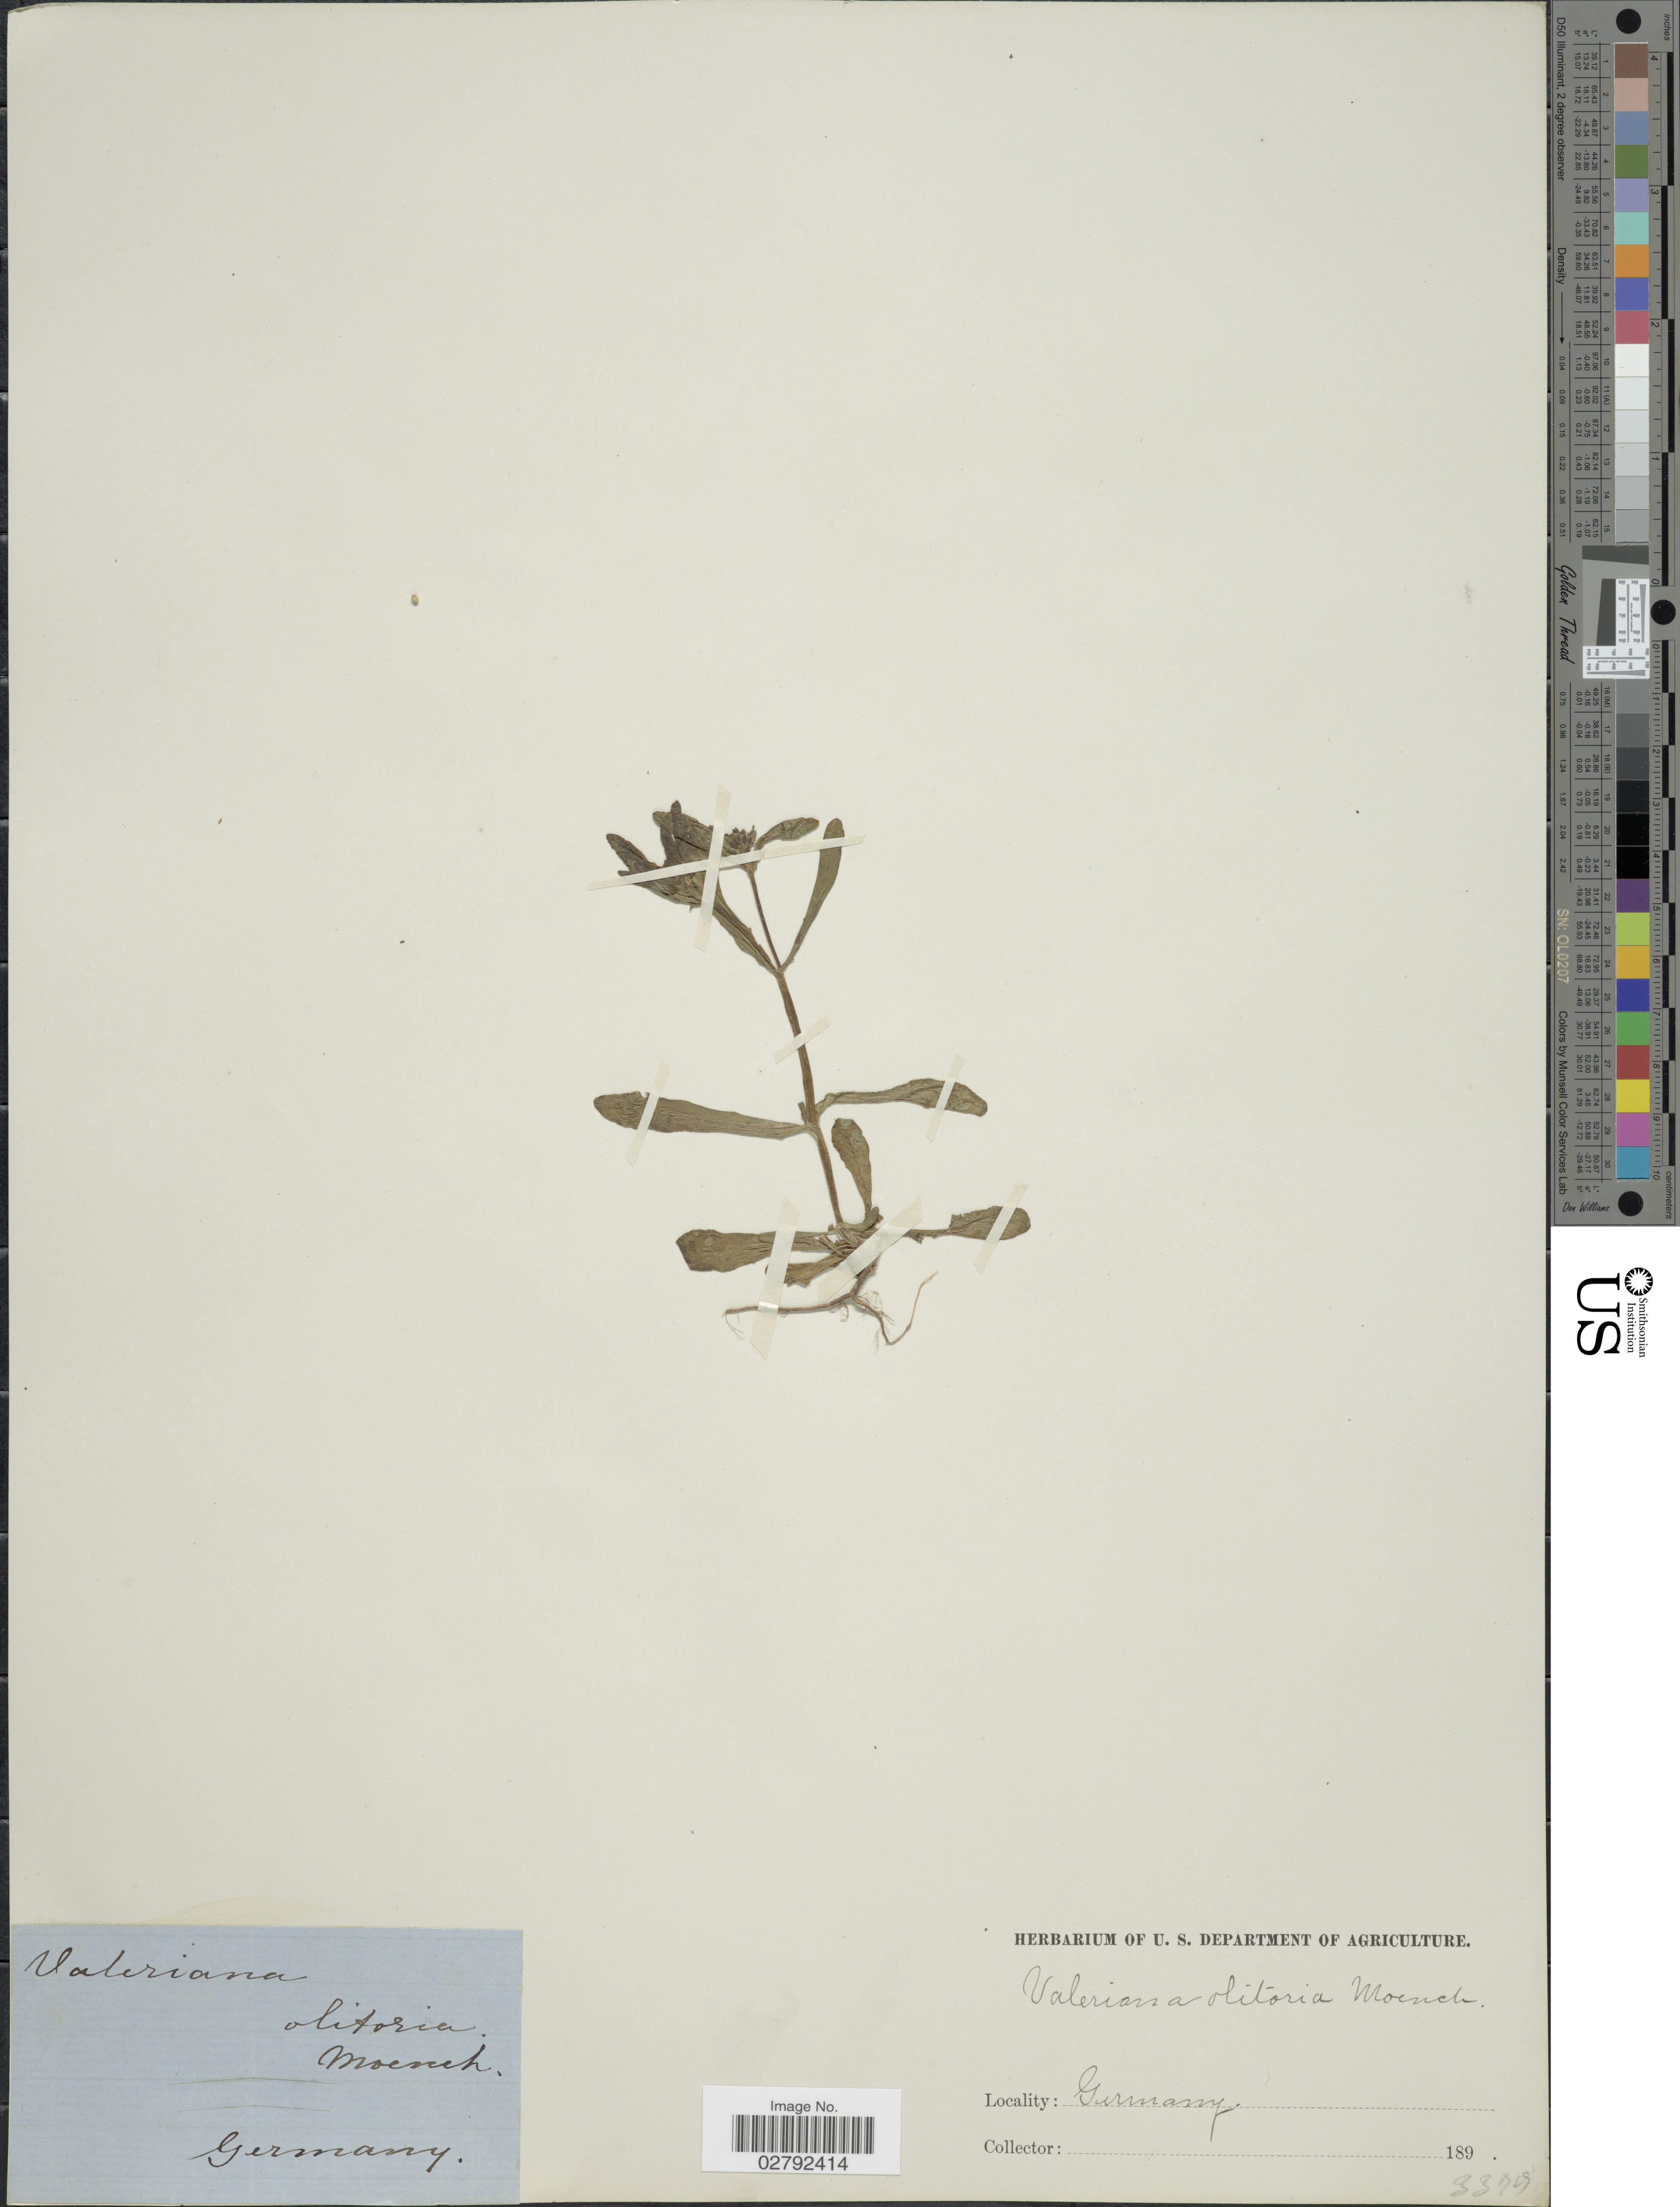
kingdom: Plantae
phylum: Tracheophyta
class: Magnoliopsida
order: Dipsacales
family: Caprifoliaceae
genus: Valerianella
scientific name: Valerianella olitoria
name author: (L.) Pollich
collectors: ex herb. U. S. Department of Agriculture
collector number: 3399*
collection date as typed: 189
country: Germany